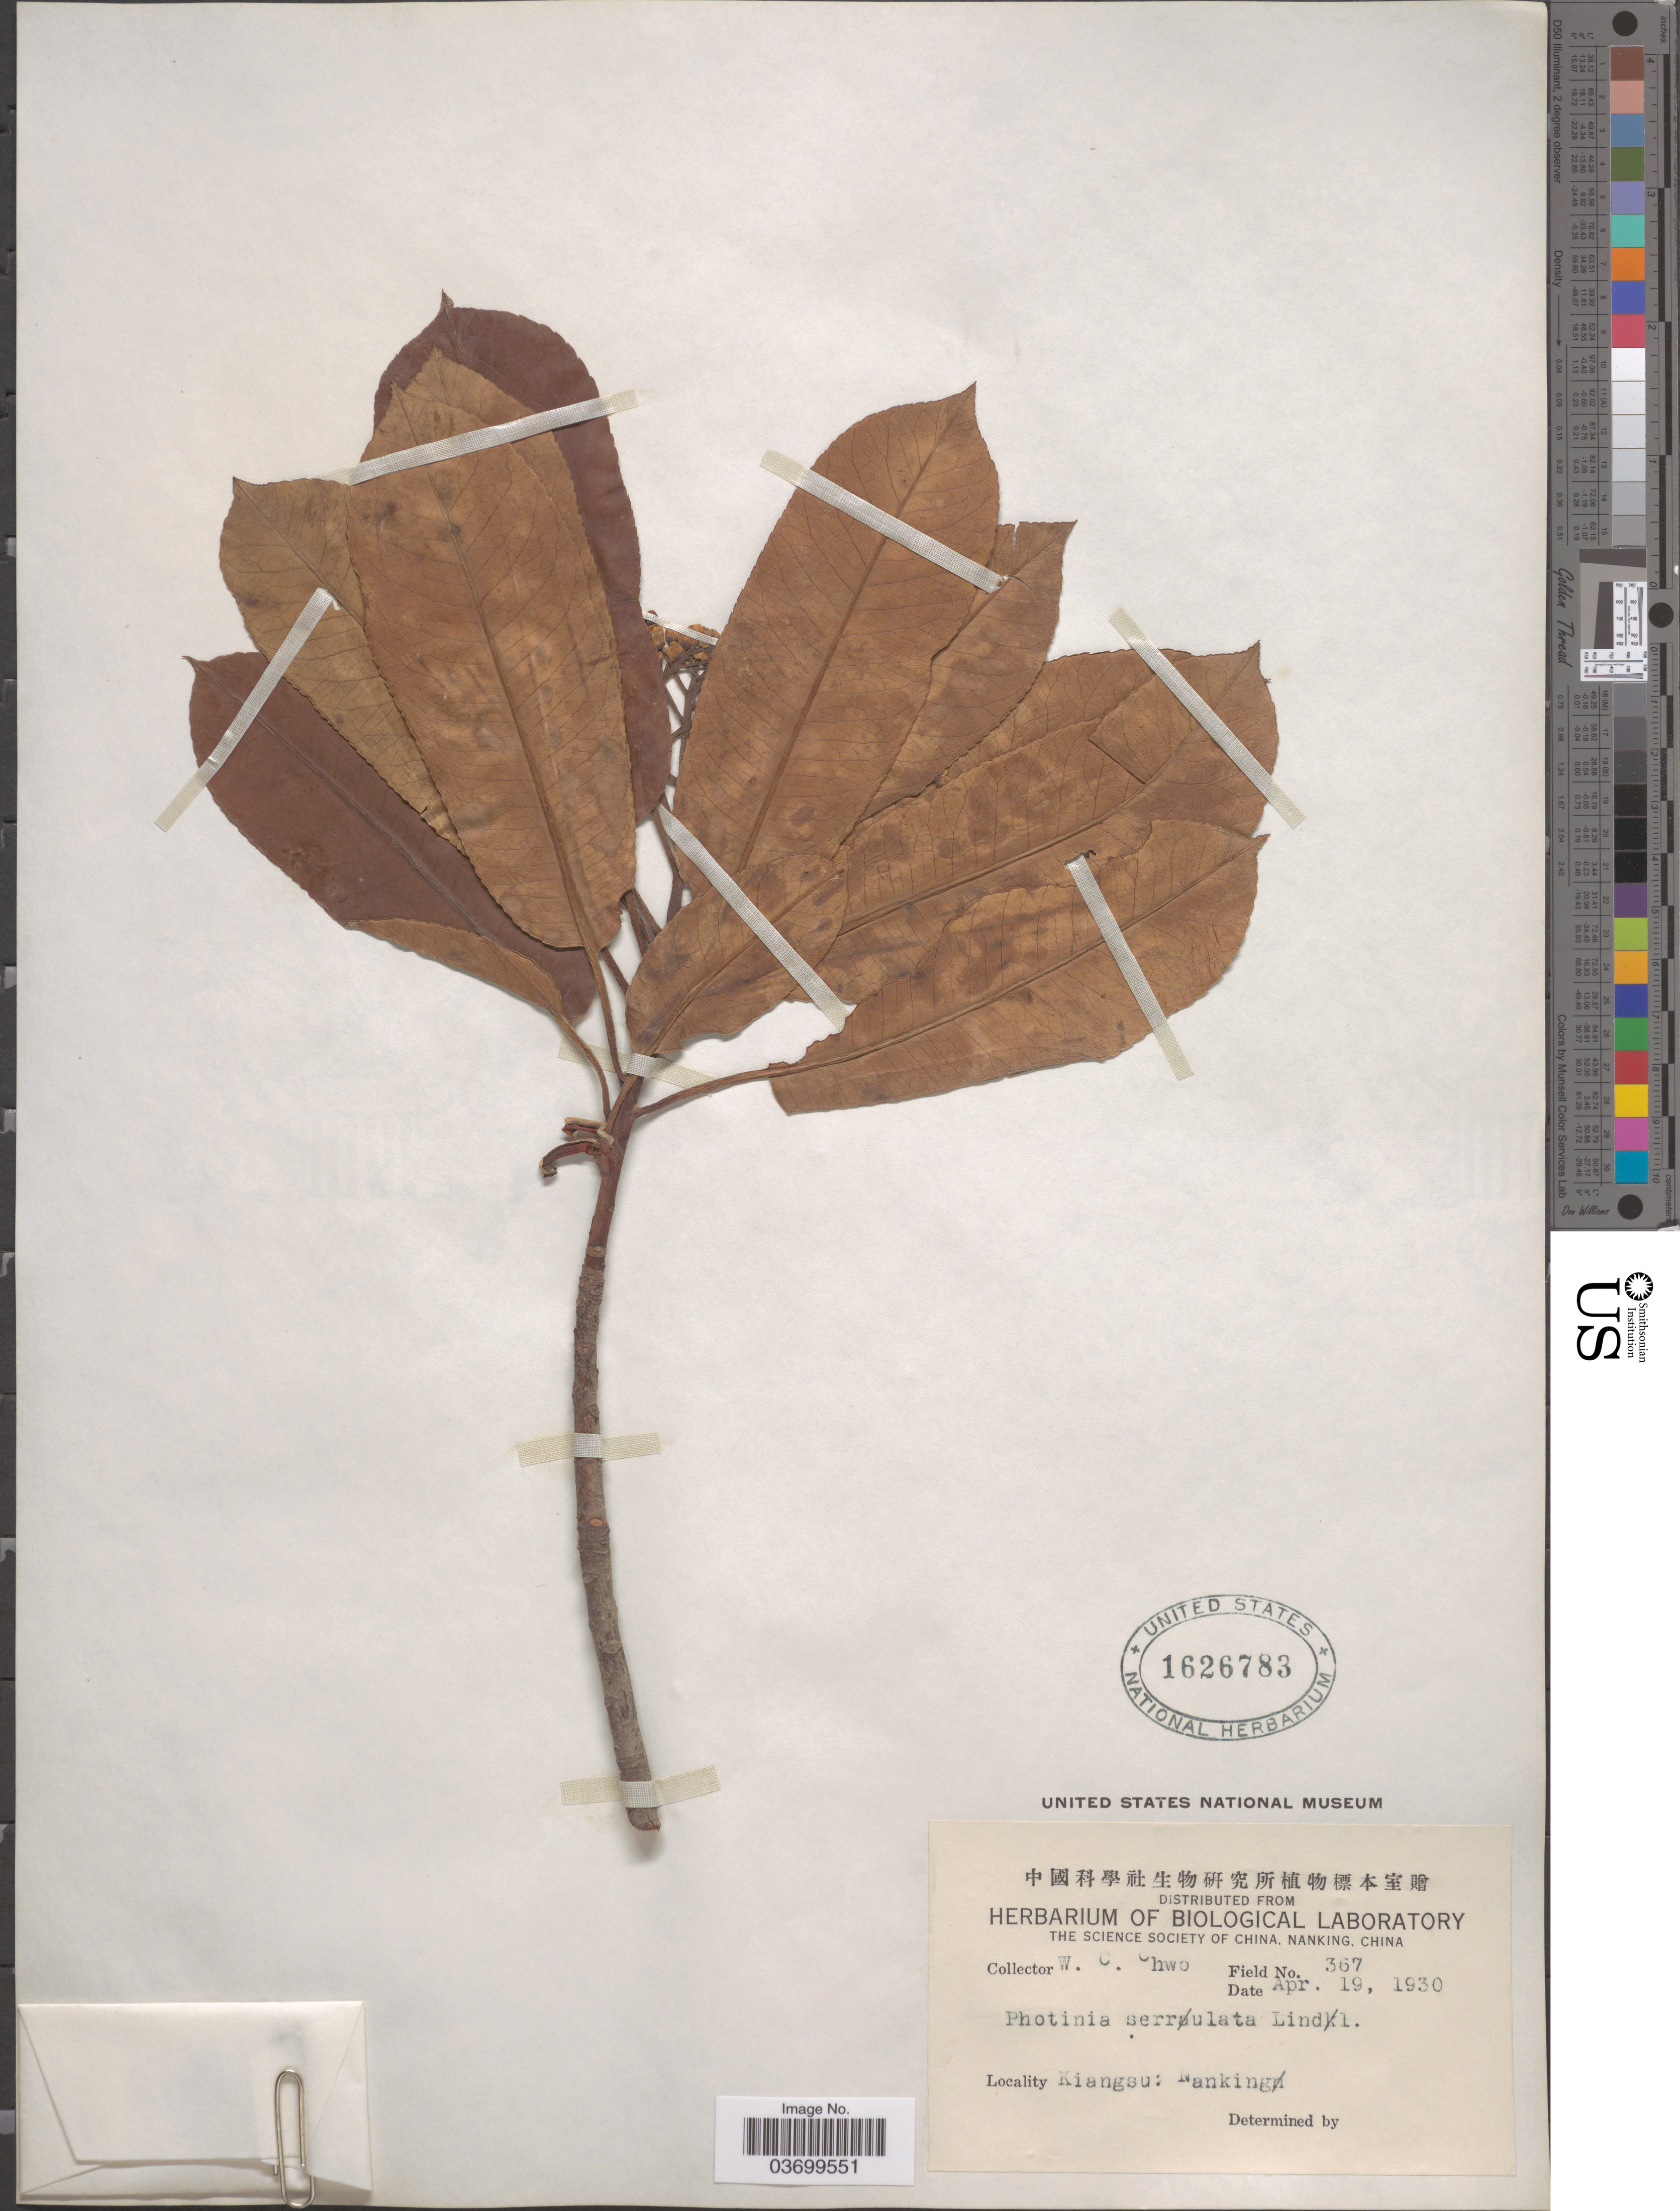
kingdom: Plantae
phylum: Tracheophyta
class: Magnoliopsida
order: Rosales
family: Rosaceae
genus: Photinia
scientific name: Photinia serrulata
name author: Franch. & Sav.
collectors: W. Chow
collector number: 367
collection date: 1930-04-19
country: China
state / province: Jiangsu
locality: Kiangsu: Nanking.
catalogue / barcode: US 1626783